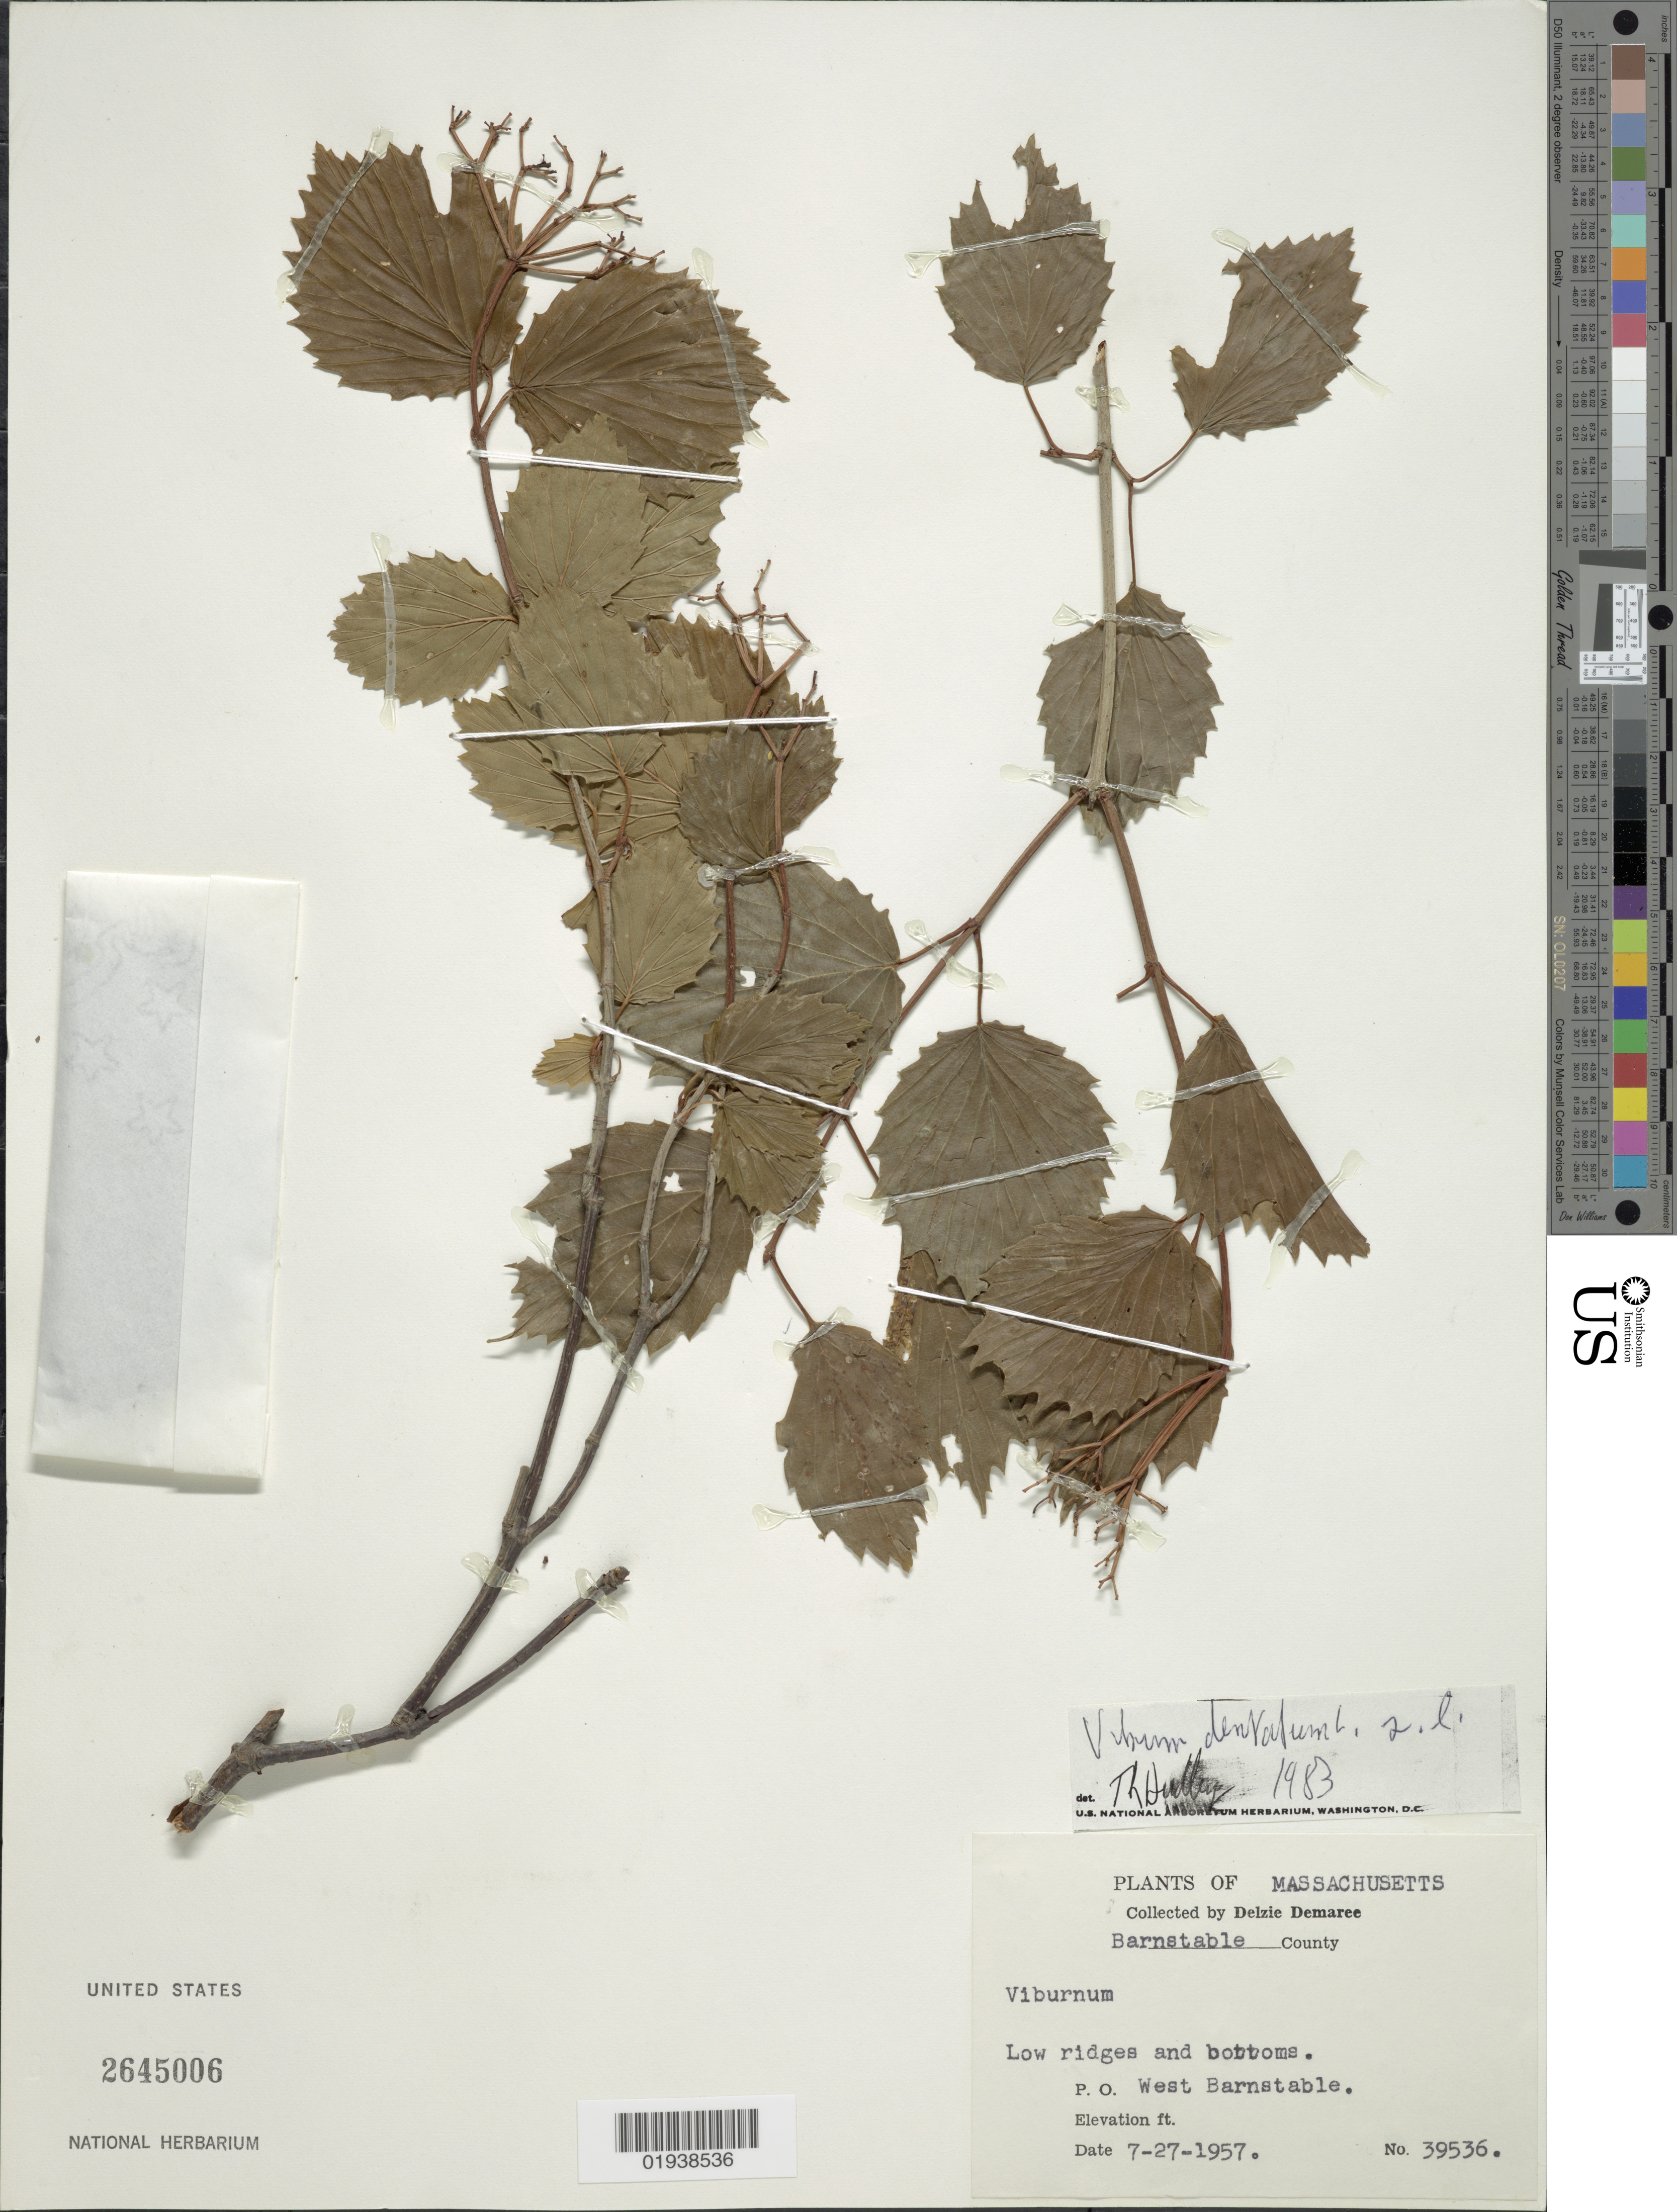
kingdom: Plantae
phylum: Tracheophyta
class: Magnoliopsida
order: Dipsacales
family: Viburnaceae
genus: Viburnum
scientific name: Viburnum dentatum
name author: L.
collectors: D. Demaree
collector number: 39536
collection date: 1957-07-27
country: United States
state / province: Massachusetts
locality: Barnstable County, P.O. West Barnstable.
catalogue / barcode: US 2645006